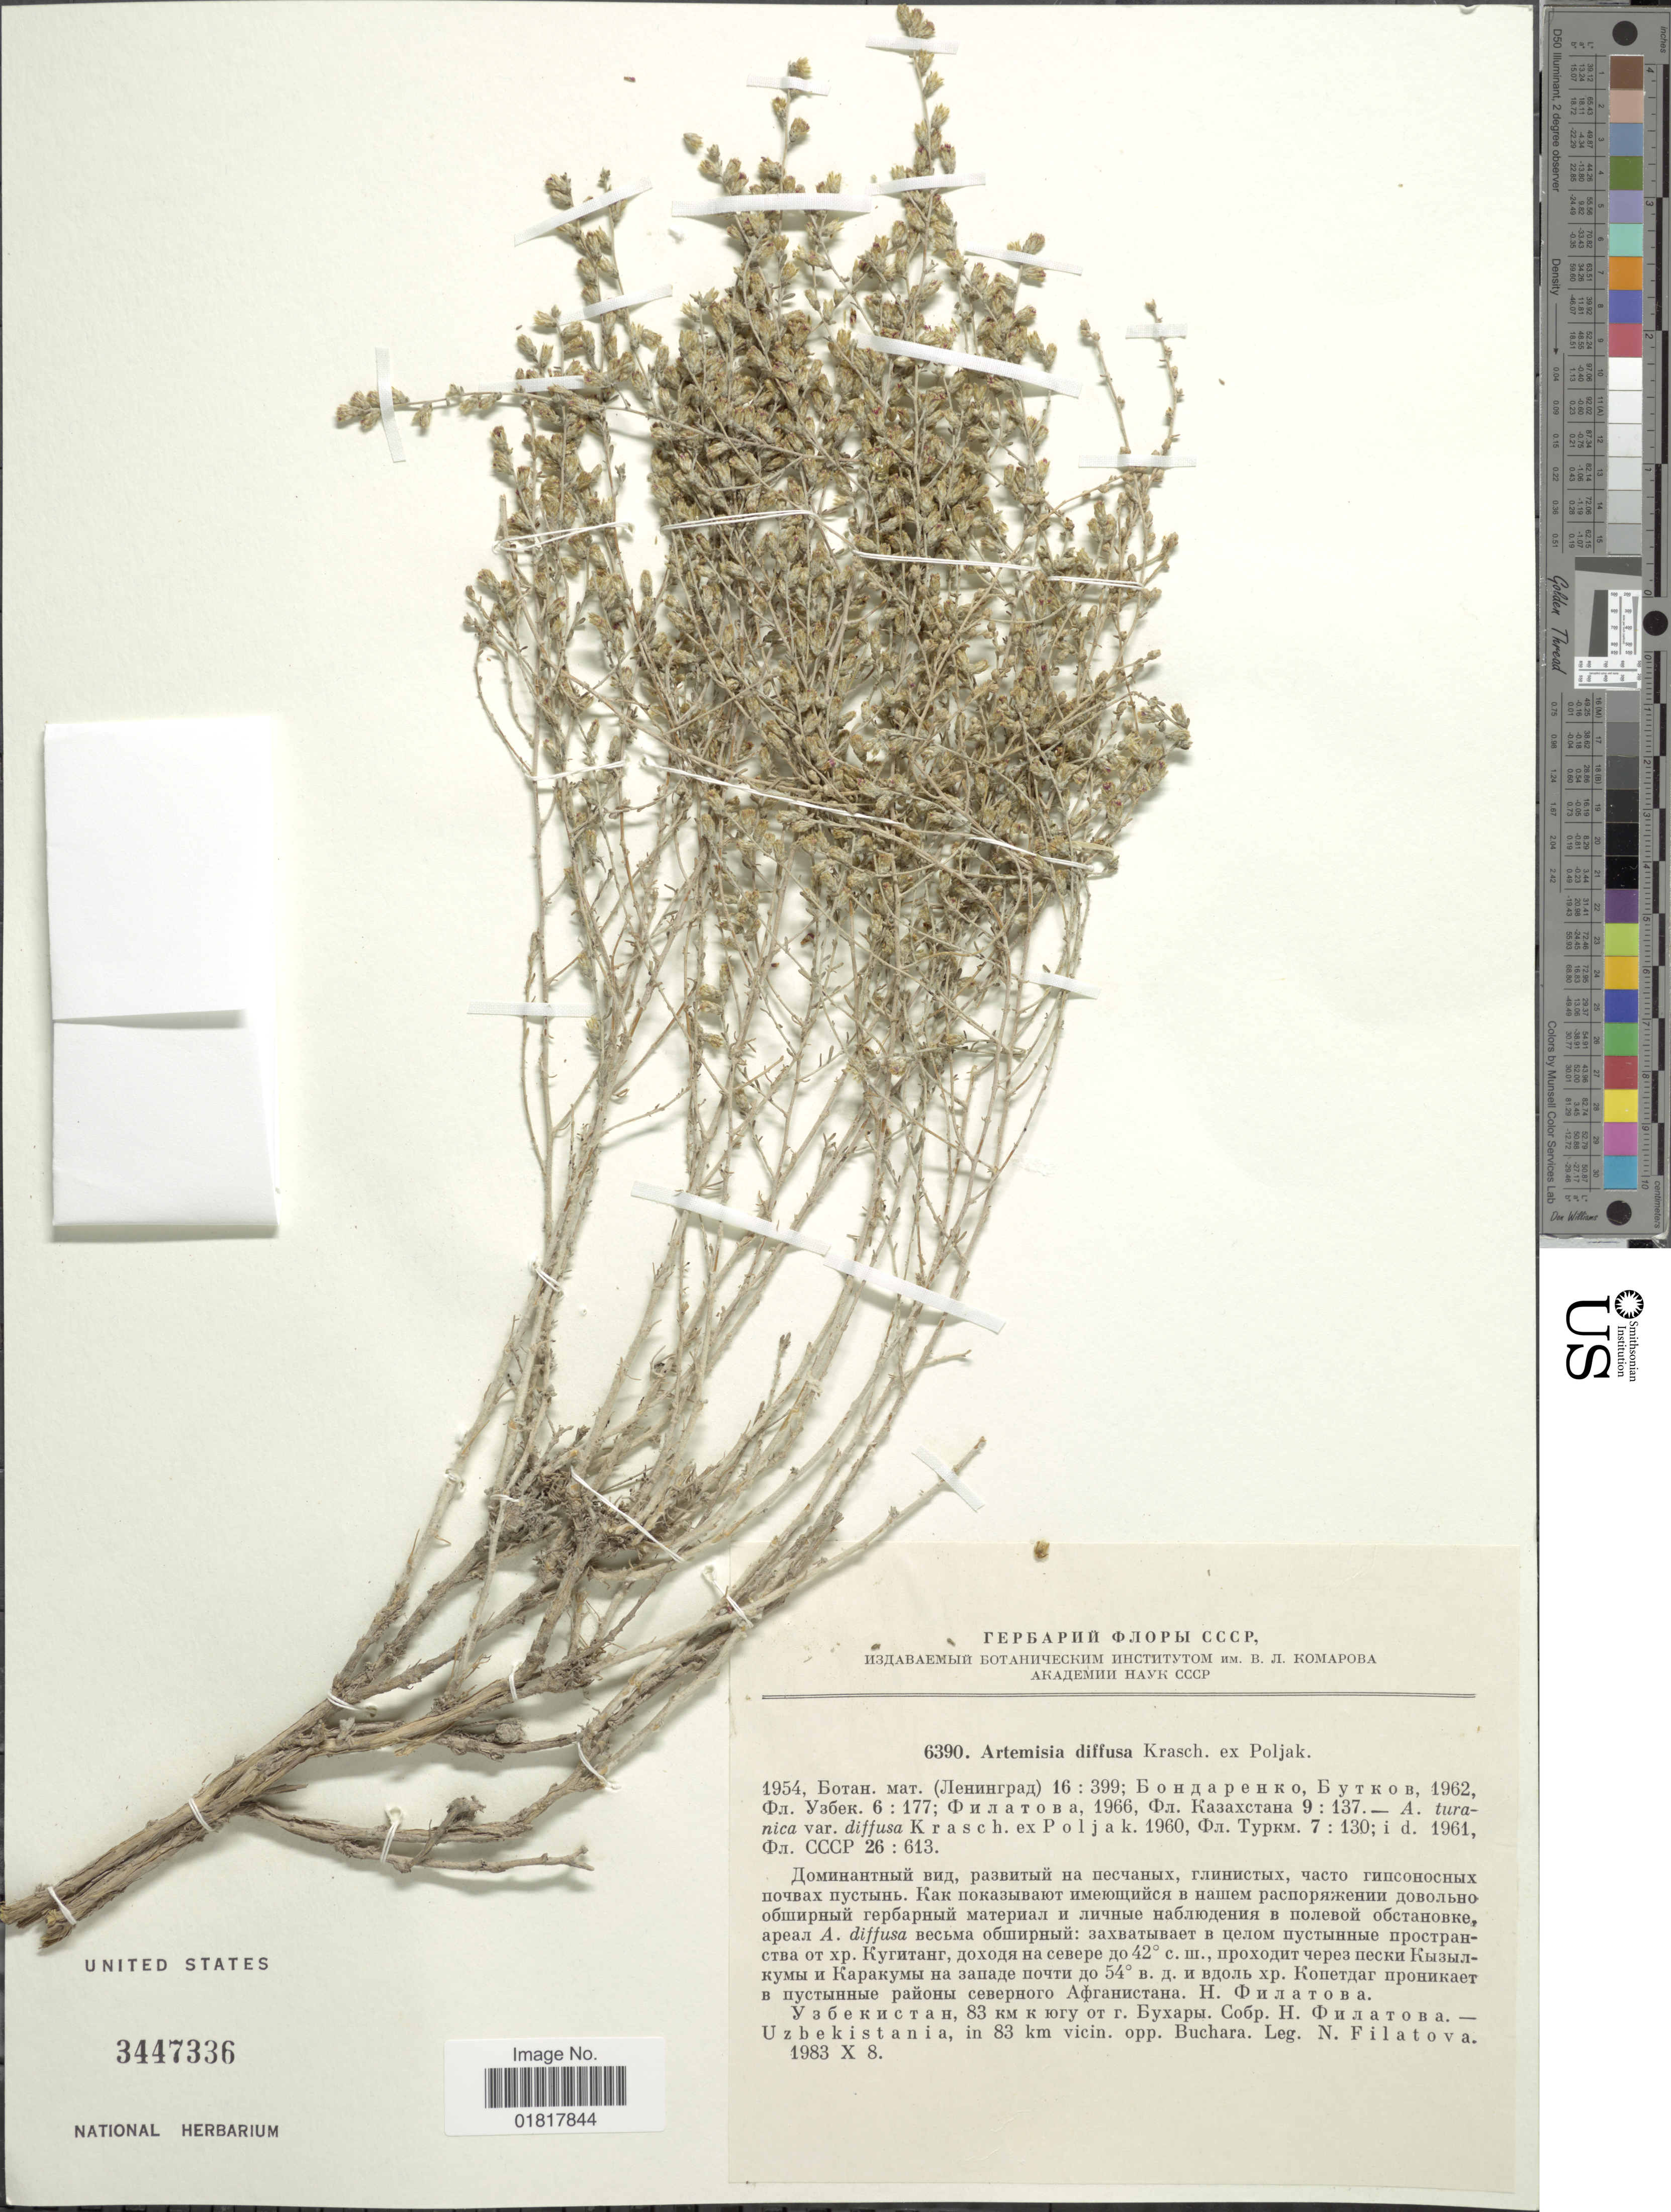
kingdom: Plantae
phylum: Tracheophyta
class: Magnoliopsida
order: Asterales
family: Asteraceae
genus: Artemisia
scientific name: Artemisia diffusa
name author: Krasch. ex Poljakov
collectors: N. Filatova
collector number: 6390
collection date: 1983-10-08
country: Uzbekistan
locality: Uzbekistania, in 83 km vicin. opp. Buchara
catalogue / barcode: US 3447336